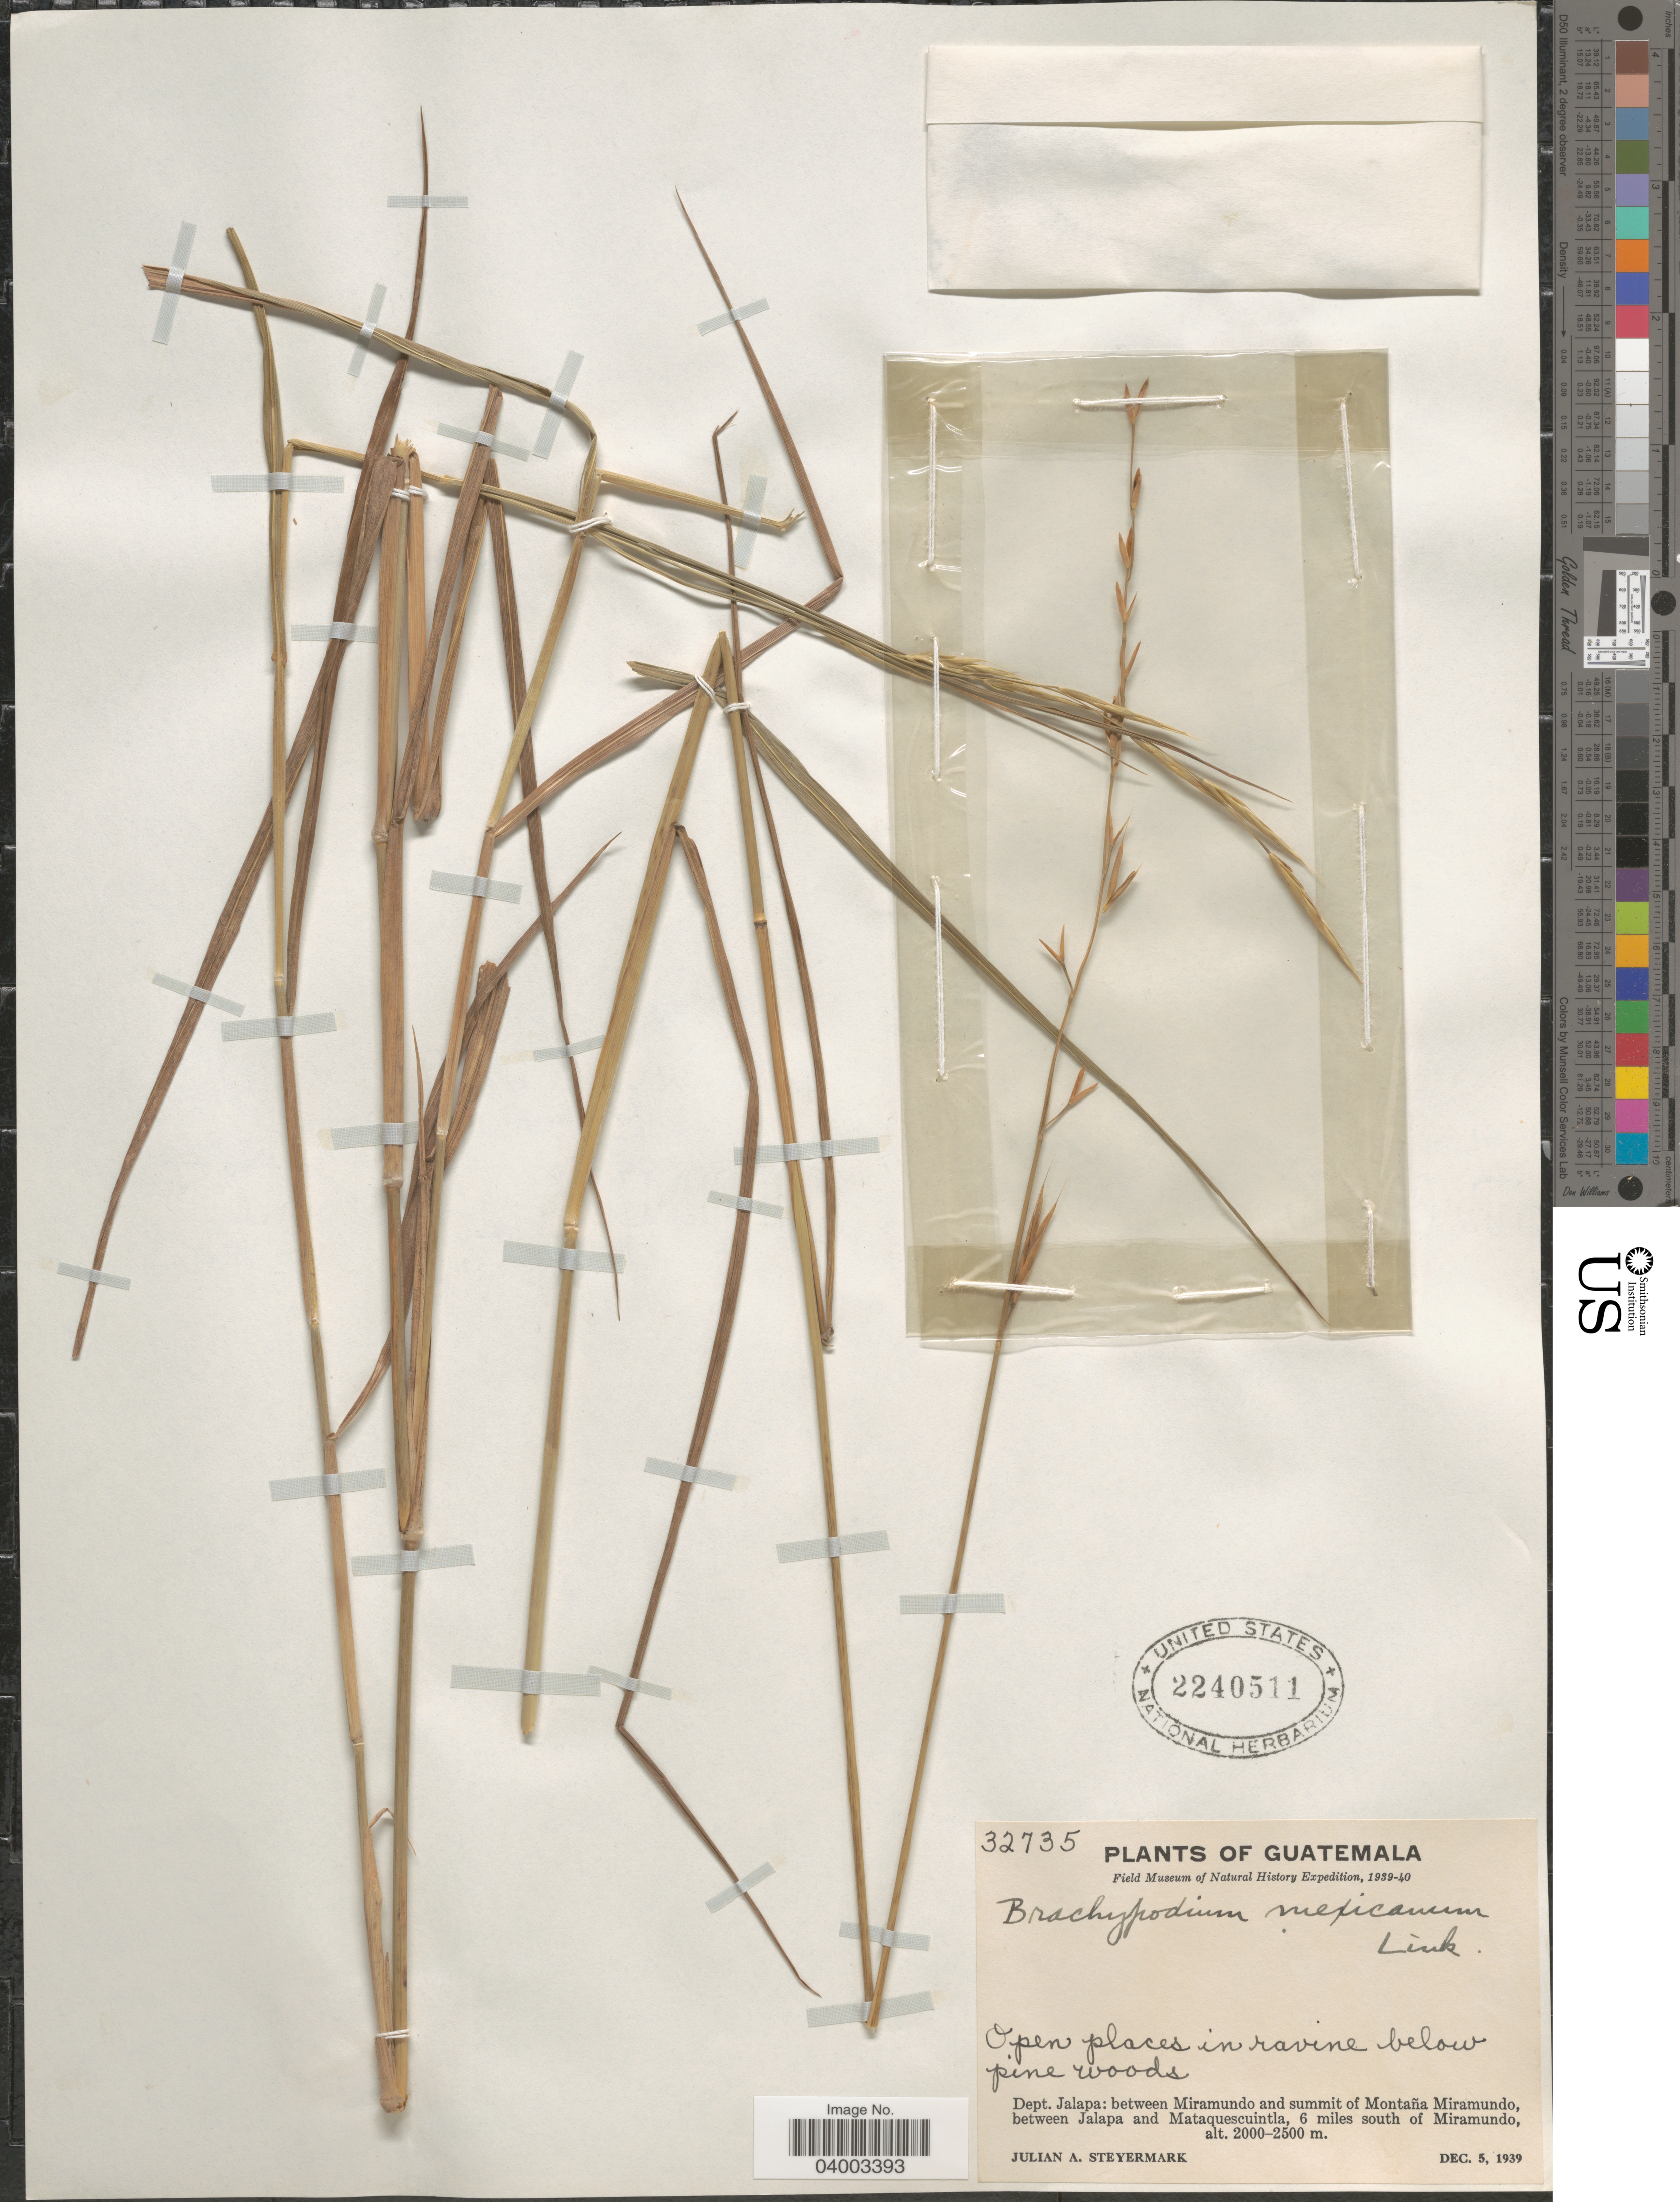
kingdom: Plantae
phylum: Tracheophyta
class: Liliopsida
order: Poales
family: Poaceae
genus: Brachypodium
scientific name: Brachypodium mexicanum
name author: (Roem. & Schult.) Link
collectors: J. Steyermark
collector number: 32735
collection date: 1939-12-05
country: Guatemala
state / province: Jalapa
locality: Dept. Jalapa: between Miramundo and summit of Montaña Miramundo, between Jalapa and Mataquescuintla, 6 miles south of Miramundo.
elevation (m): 2000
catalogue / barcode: US 2240511